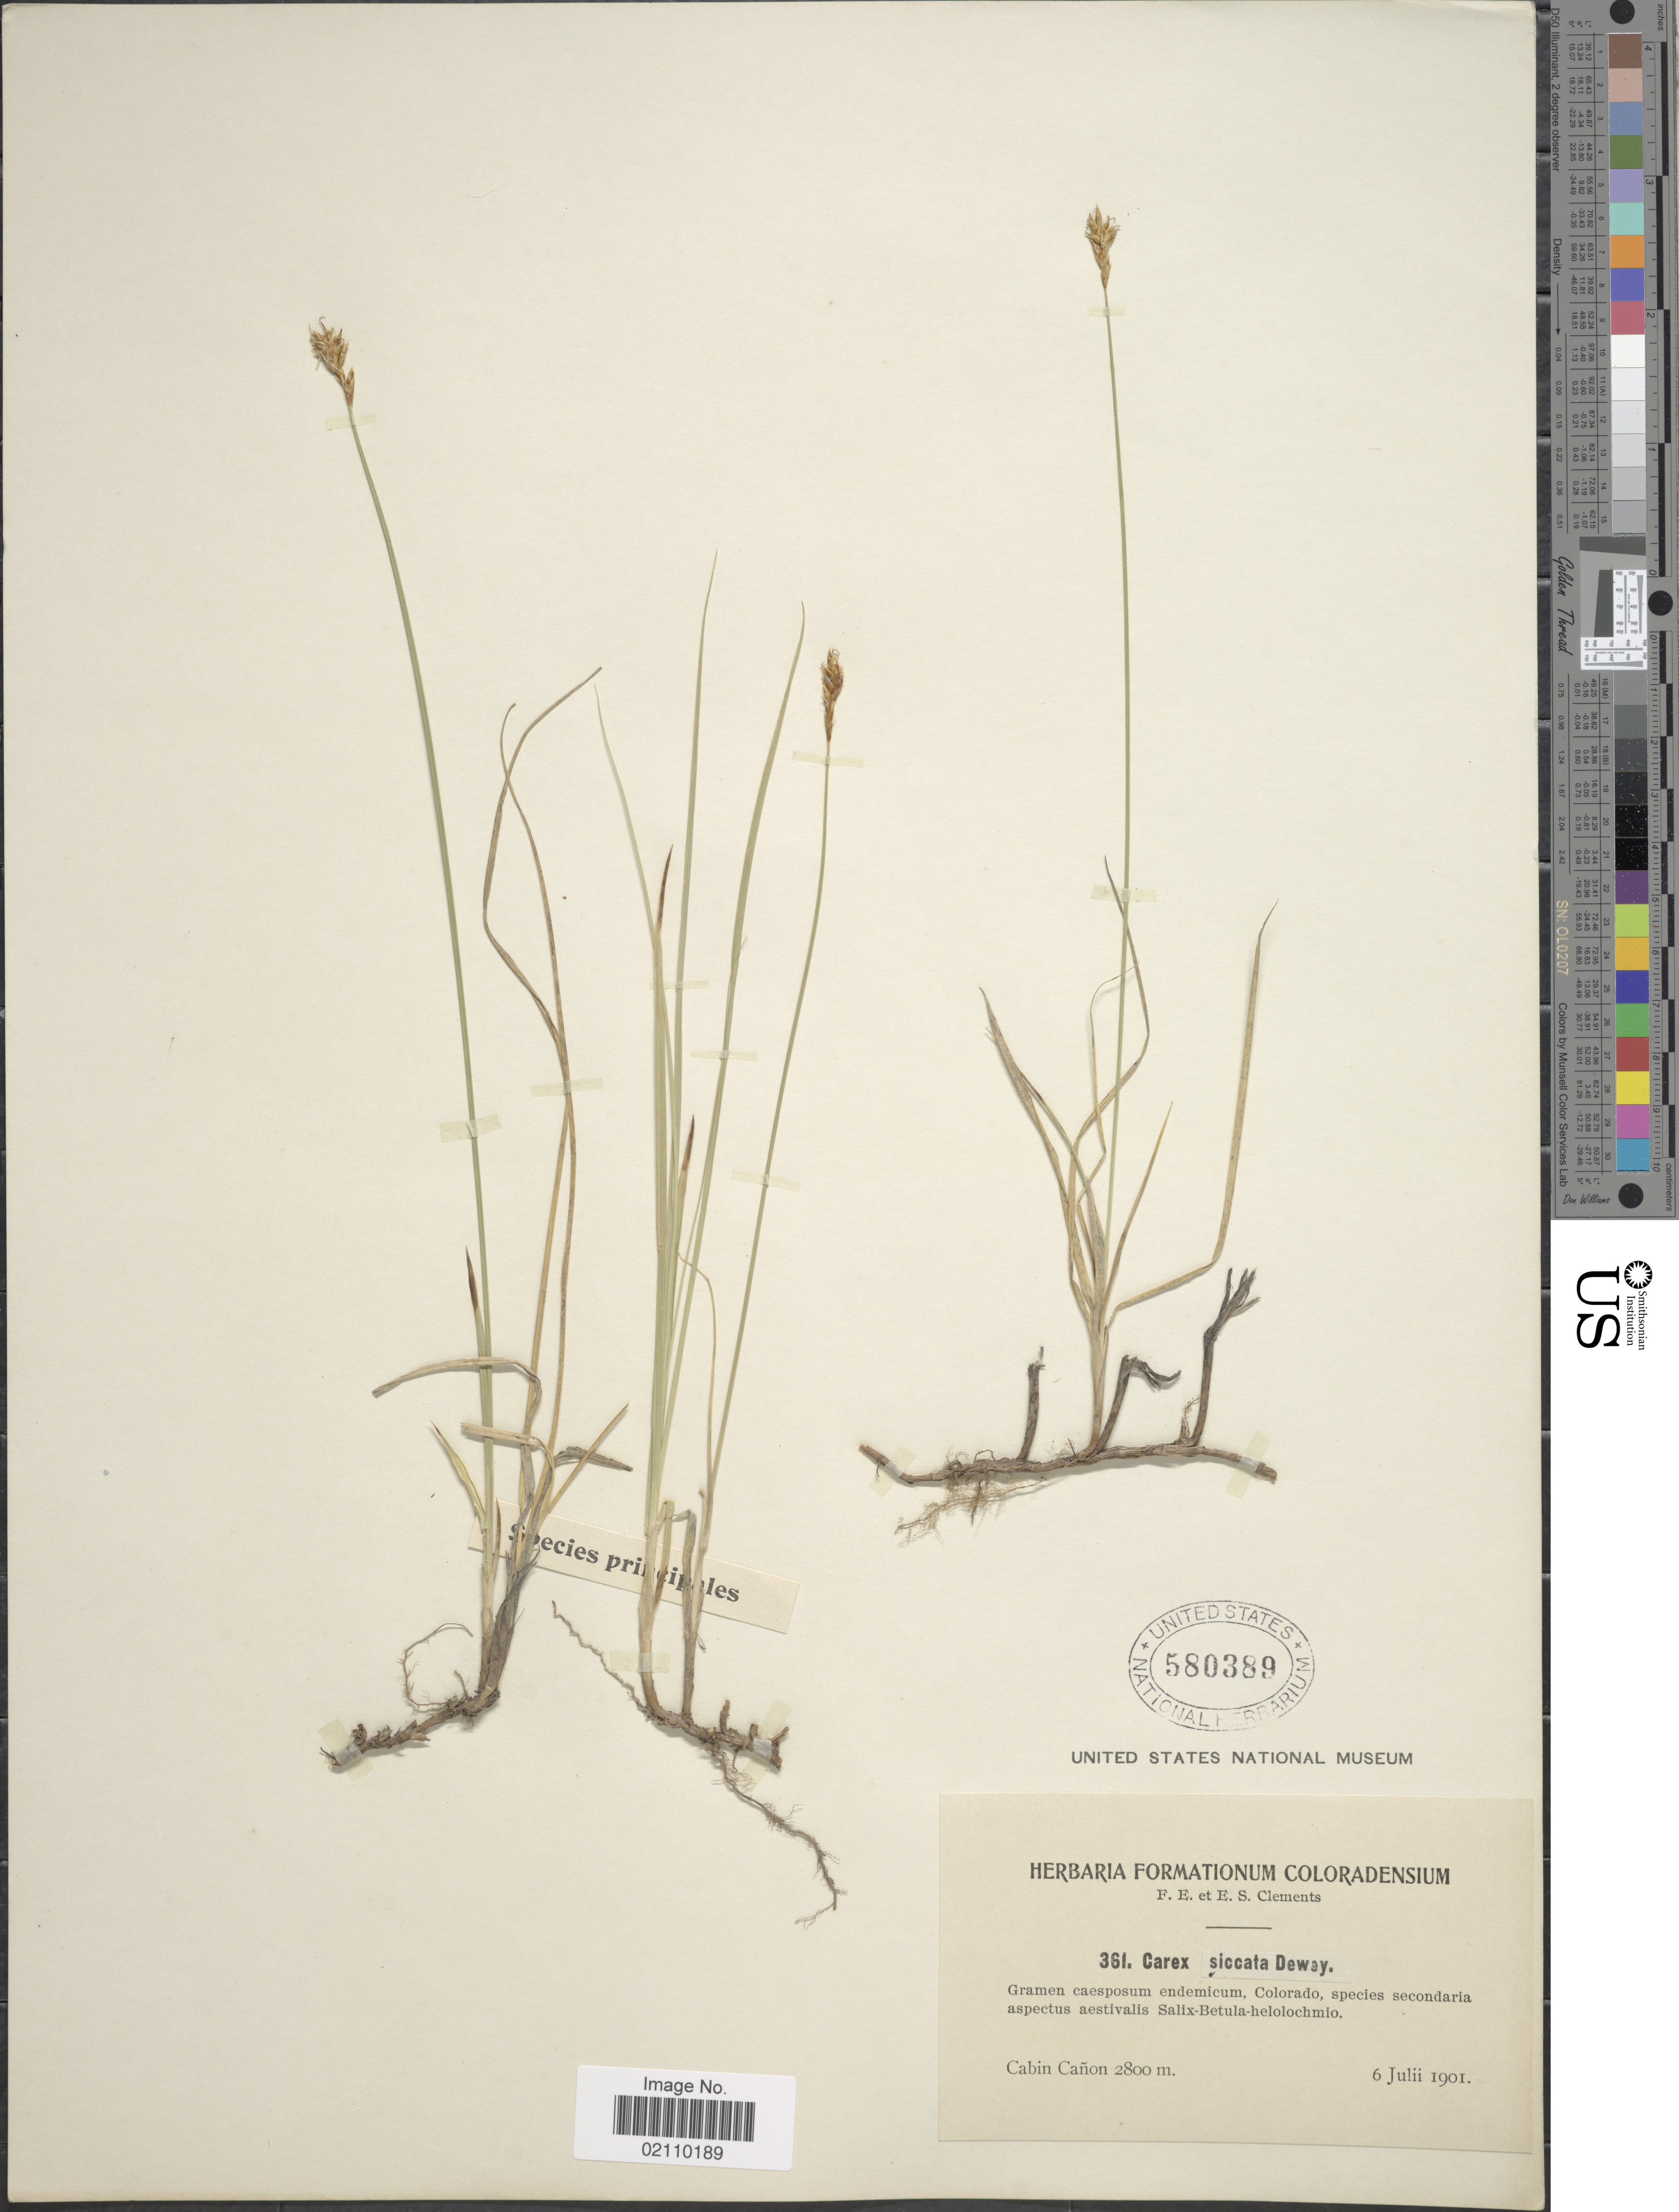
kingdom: Plantae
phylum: Tracheophyta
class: Liliopsida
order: Poales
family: Cyperaceae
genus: Carex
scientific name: Carex siccata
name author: Dewey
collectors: F. E. Clements & E. S. Clements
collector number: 361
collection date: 1901-07-06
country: United States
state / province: Colorado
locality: Cabin Canon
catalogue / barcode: US 580389